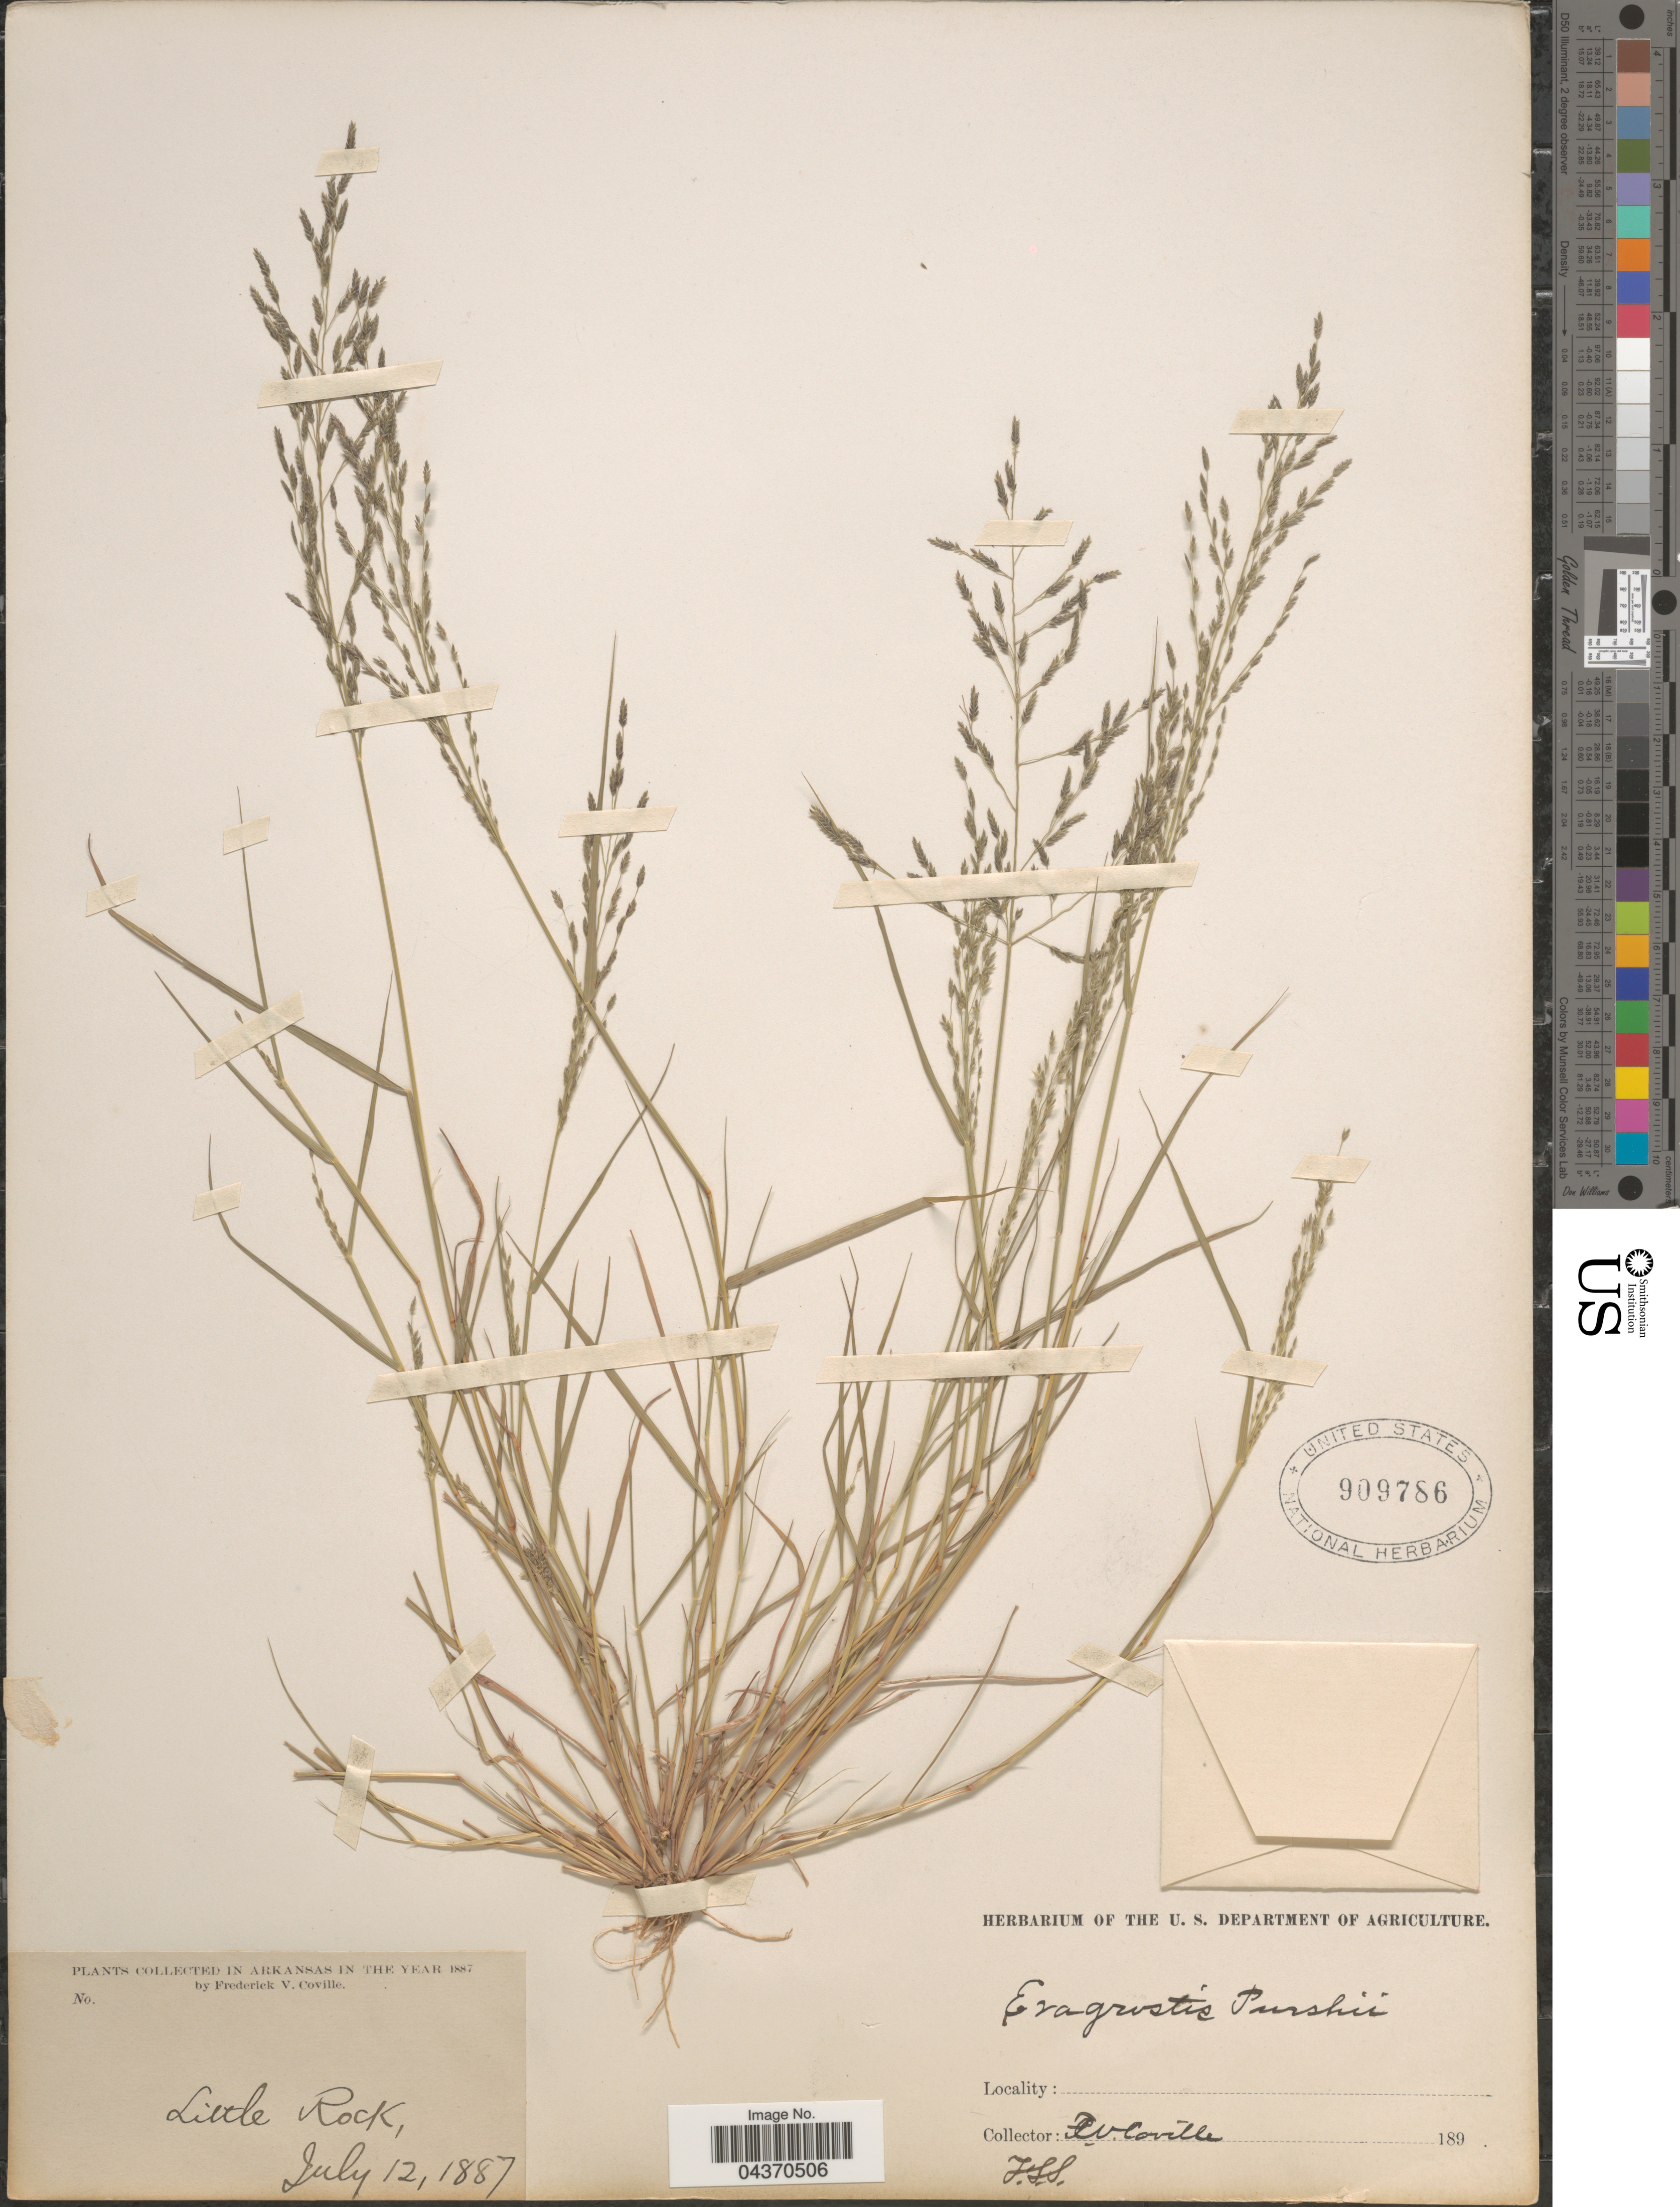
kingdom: Plantae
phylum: Tracheophyta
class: Liliopsida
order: Poales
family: Poaceae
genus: Eragrostis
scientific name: Eragrostis pectinacea var. miserrima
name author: (E. Fourn.) Reeder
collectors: F. V. Coville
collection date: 1887-07-12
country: United States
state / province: Arkansas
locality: Little Rock.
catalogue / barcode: US 909786